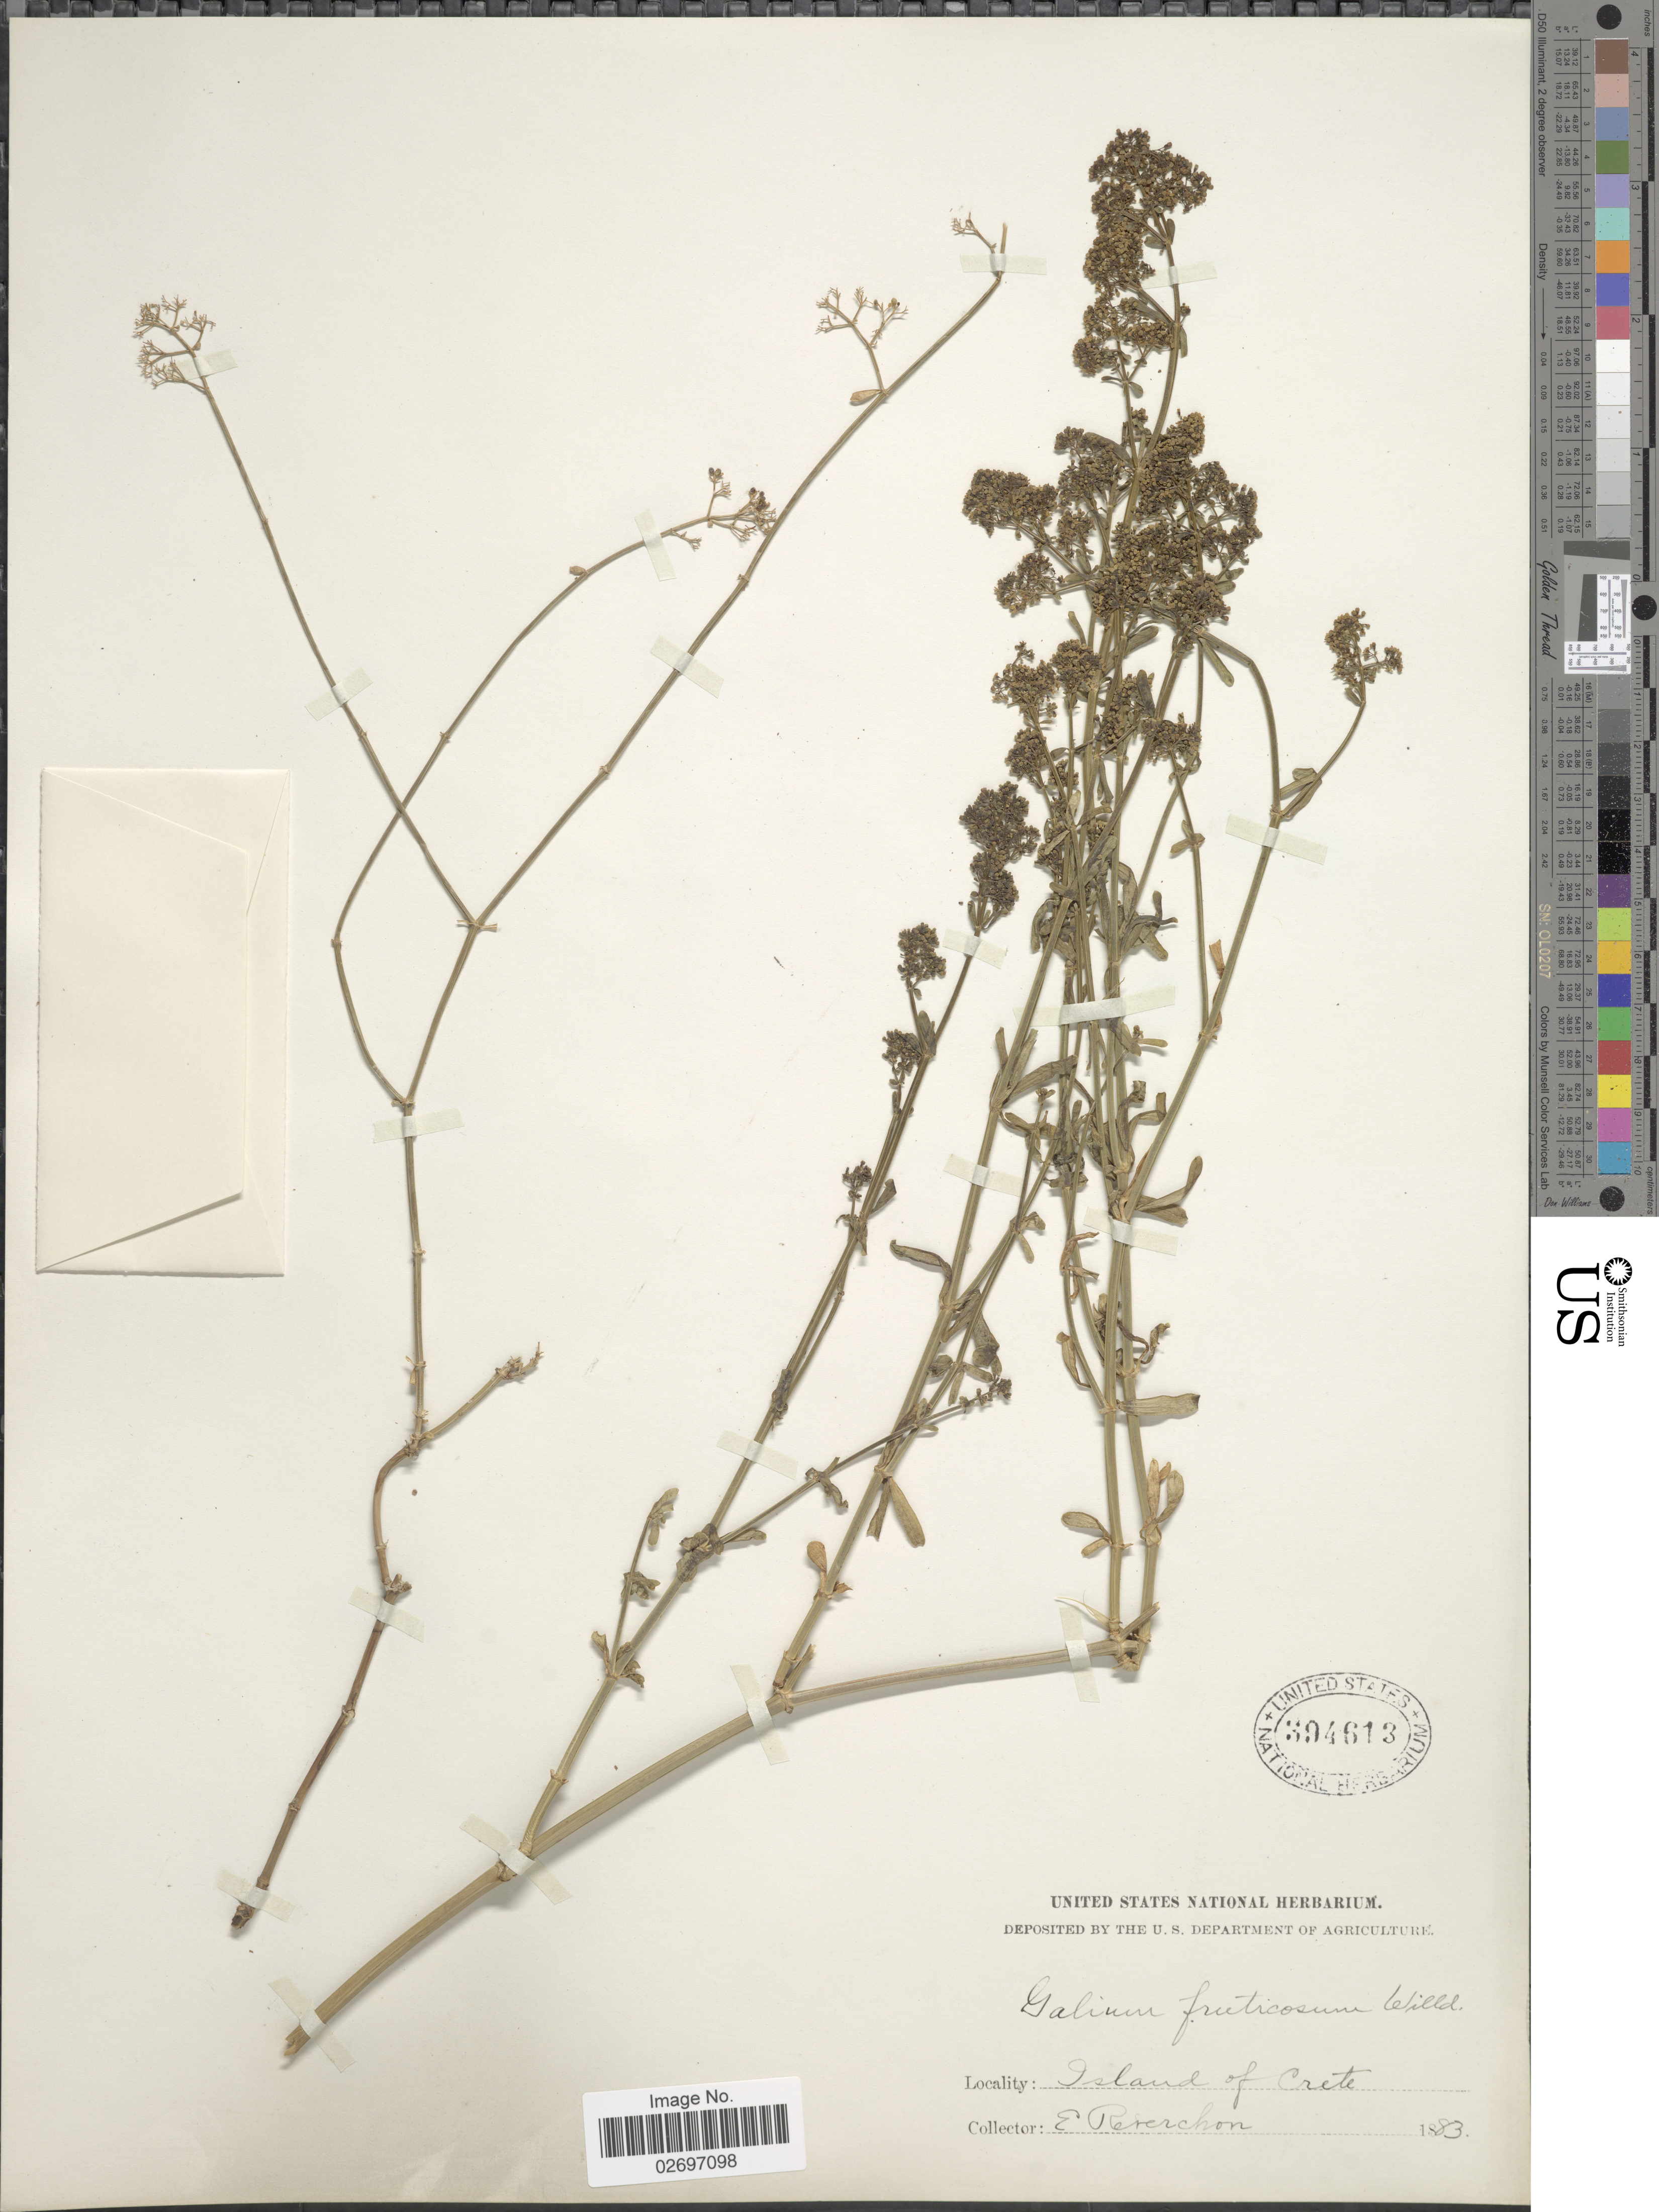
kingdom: Plantae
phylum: Tracheophyta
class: Magnoliopsida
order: Gentianales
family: Rubiaceae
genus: Galium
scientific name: Galium fruticosum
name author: Willd.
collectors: E. Reverchon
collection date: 1883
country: Greece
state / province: Crete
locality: Island of Crete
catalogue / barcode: US 394613